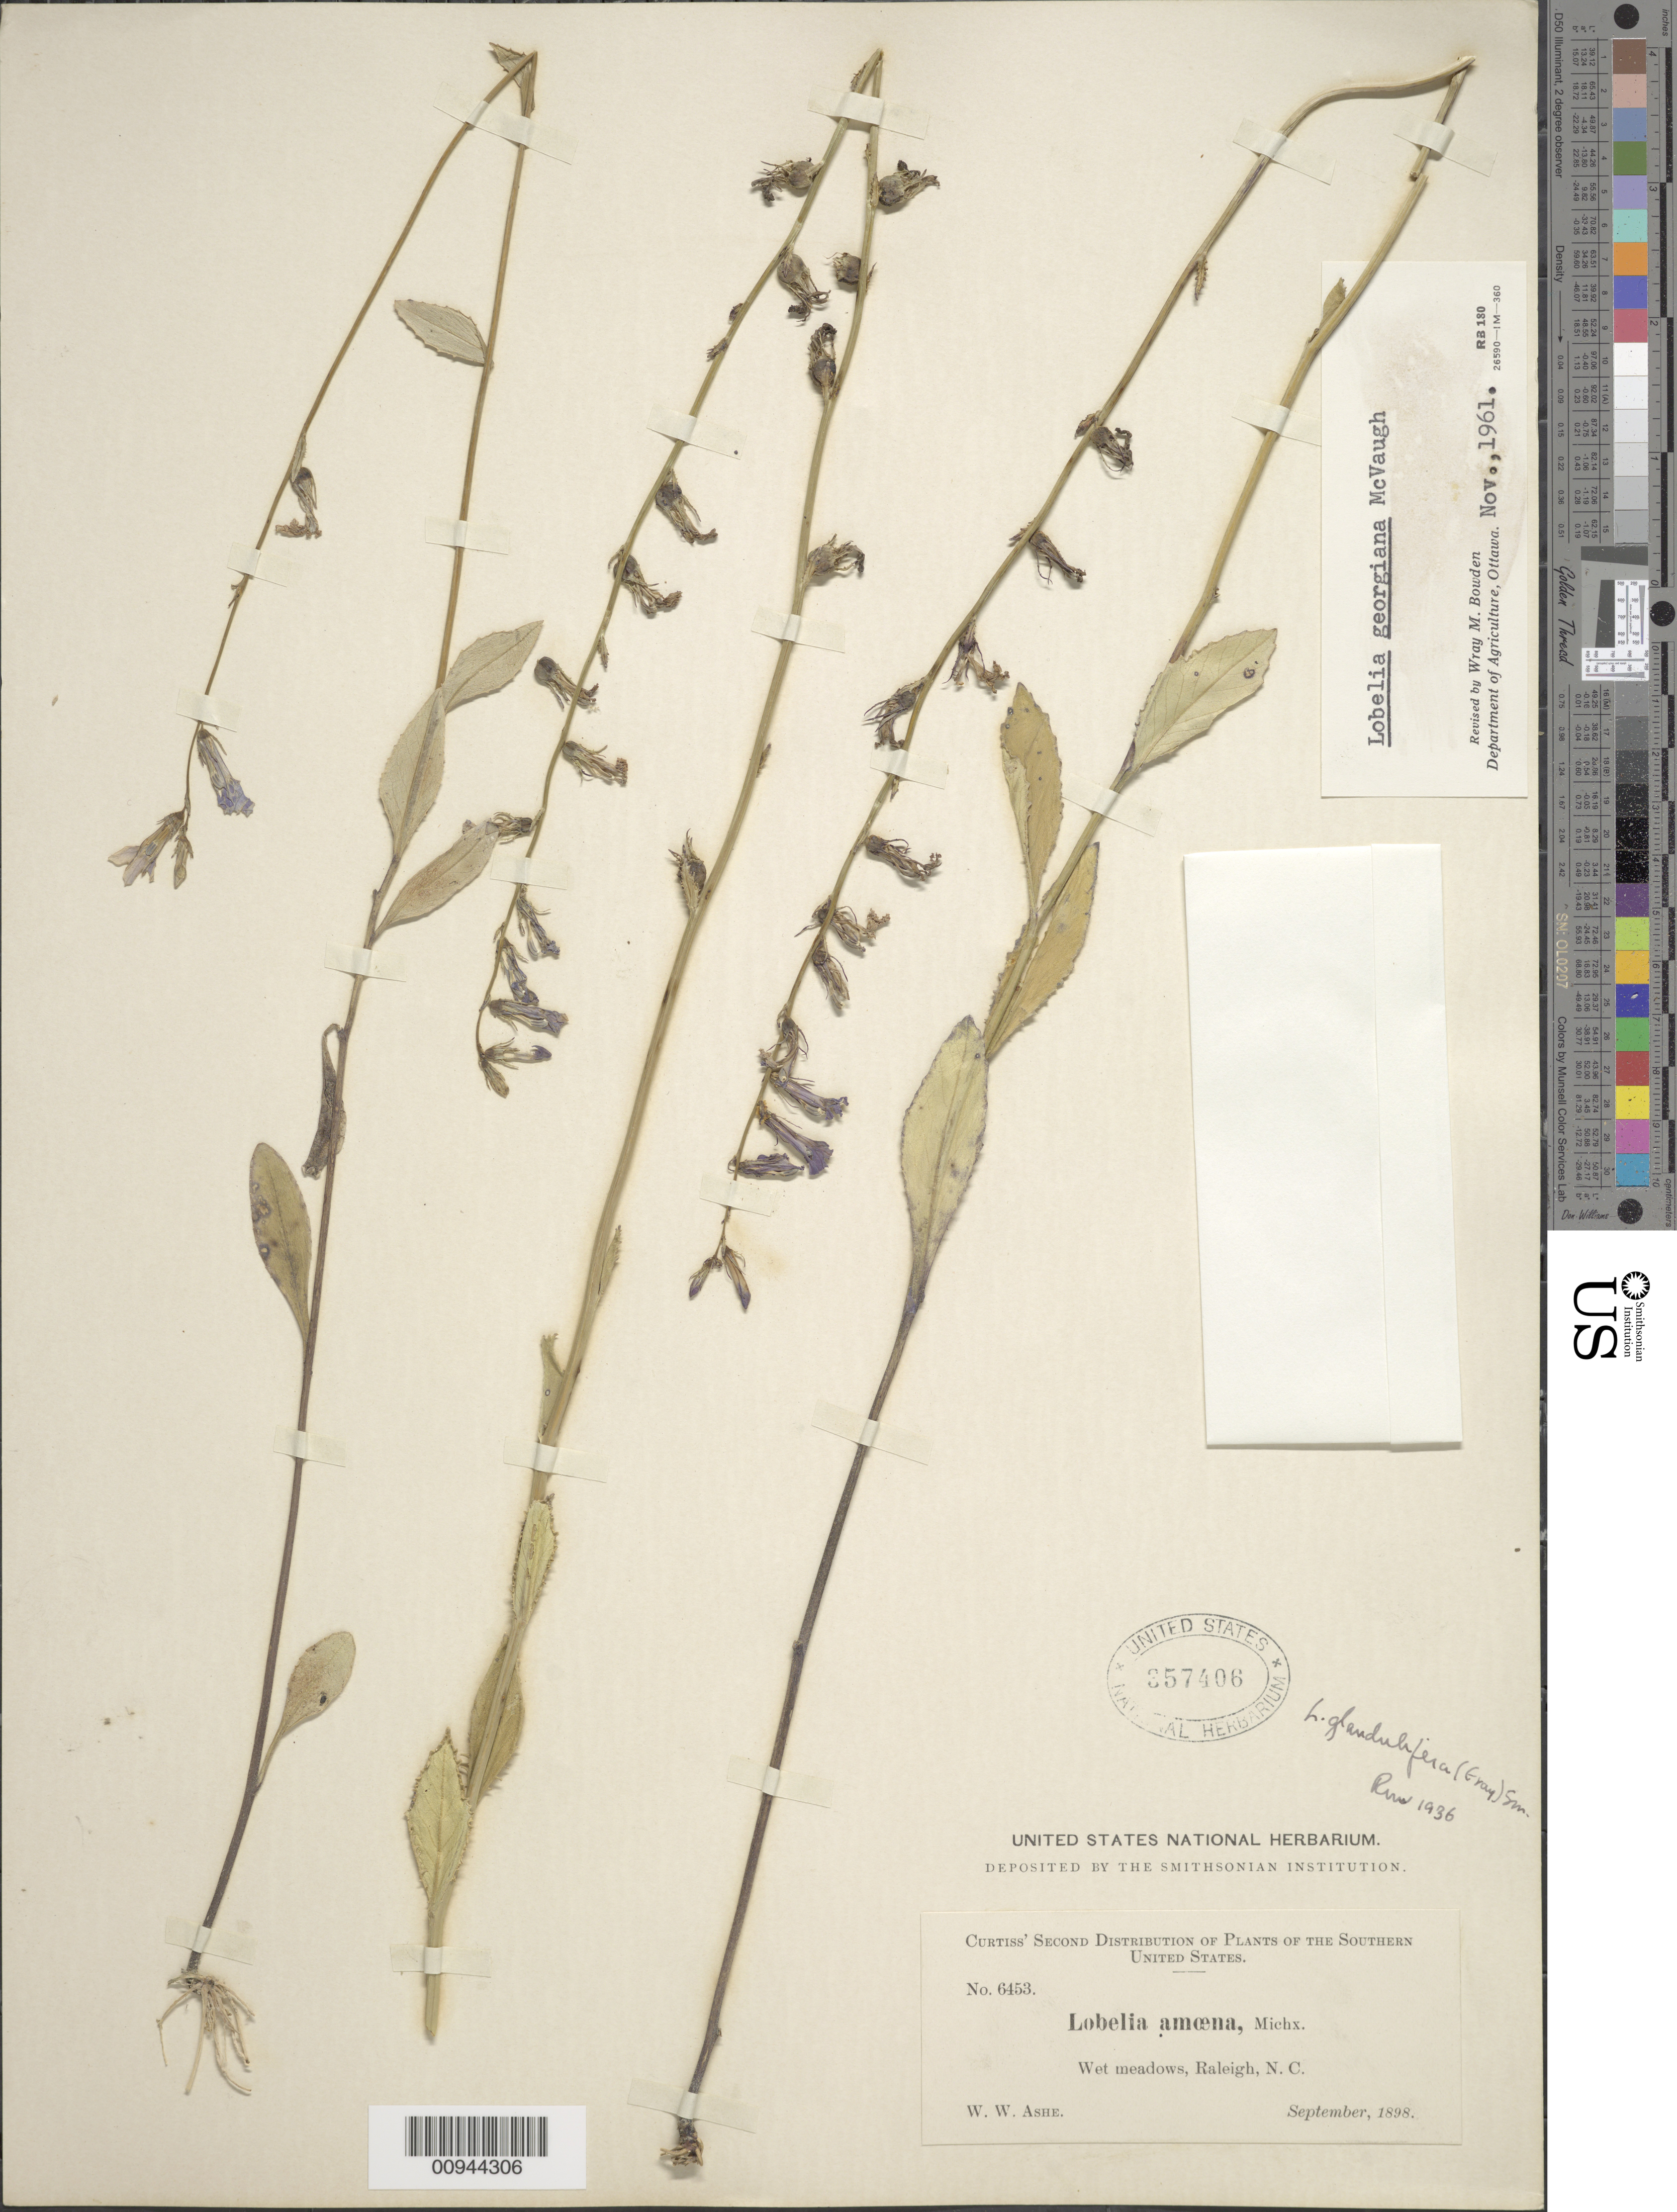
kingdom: Plantae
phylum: Tracheophyta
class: Magnoliopsida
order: Asterales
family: Campanulaceae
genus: Lobelia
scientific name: Lobelia georgiana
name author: McVaugh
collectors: W. W. Ashe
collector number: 6453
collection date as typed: September 1898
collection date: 1898-09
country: United States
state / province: North Carolina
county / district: Wake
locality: Raleigh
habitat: wet meadows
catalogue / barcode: US 357406